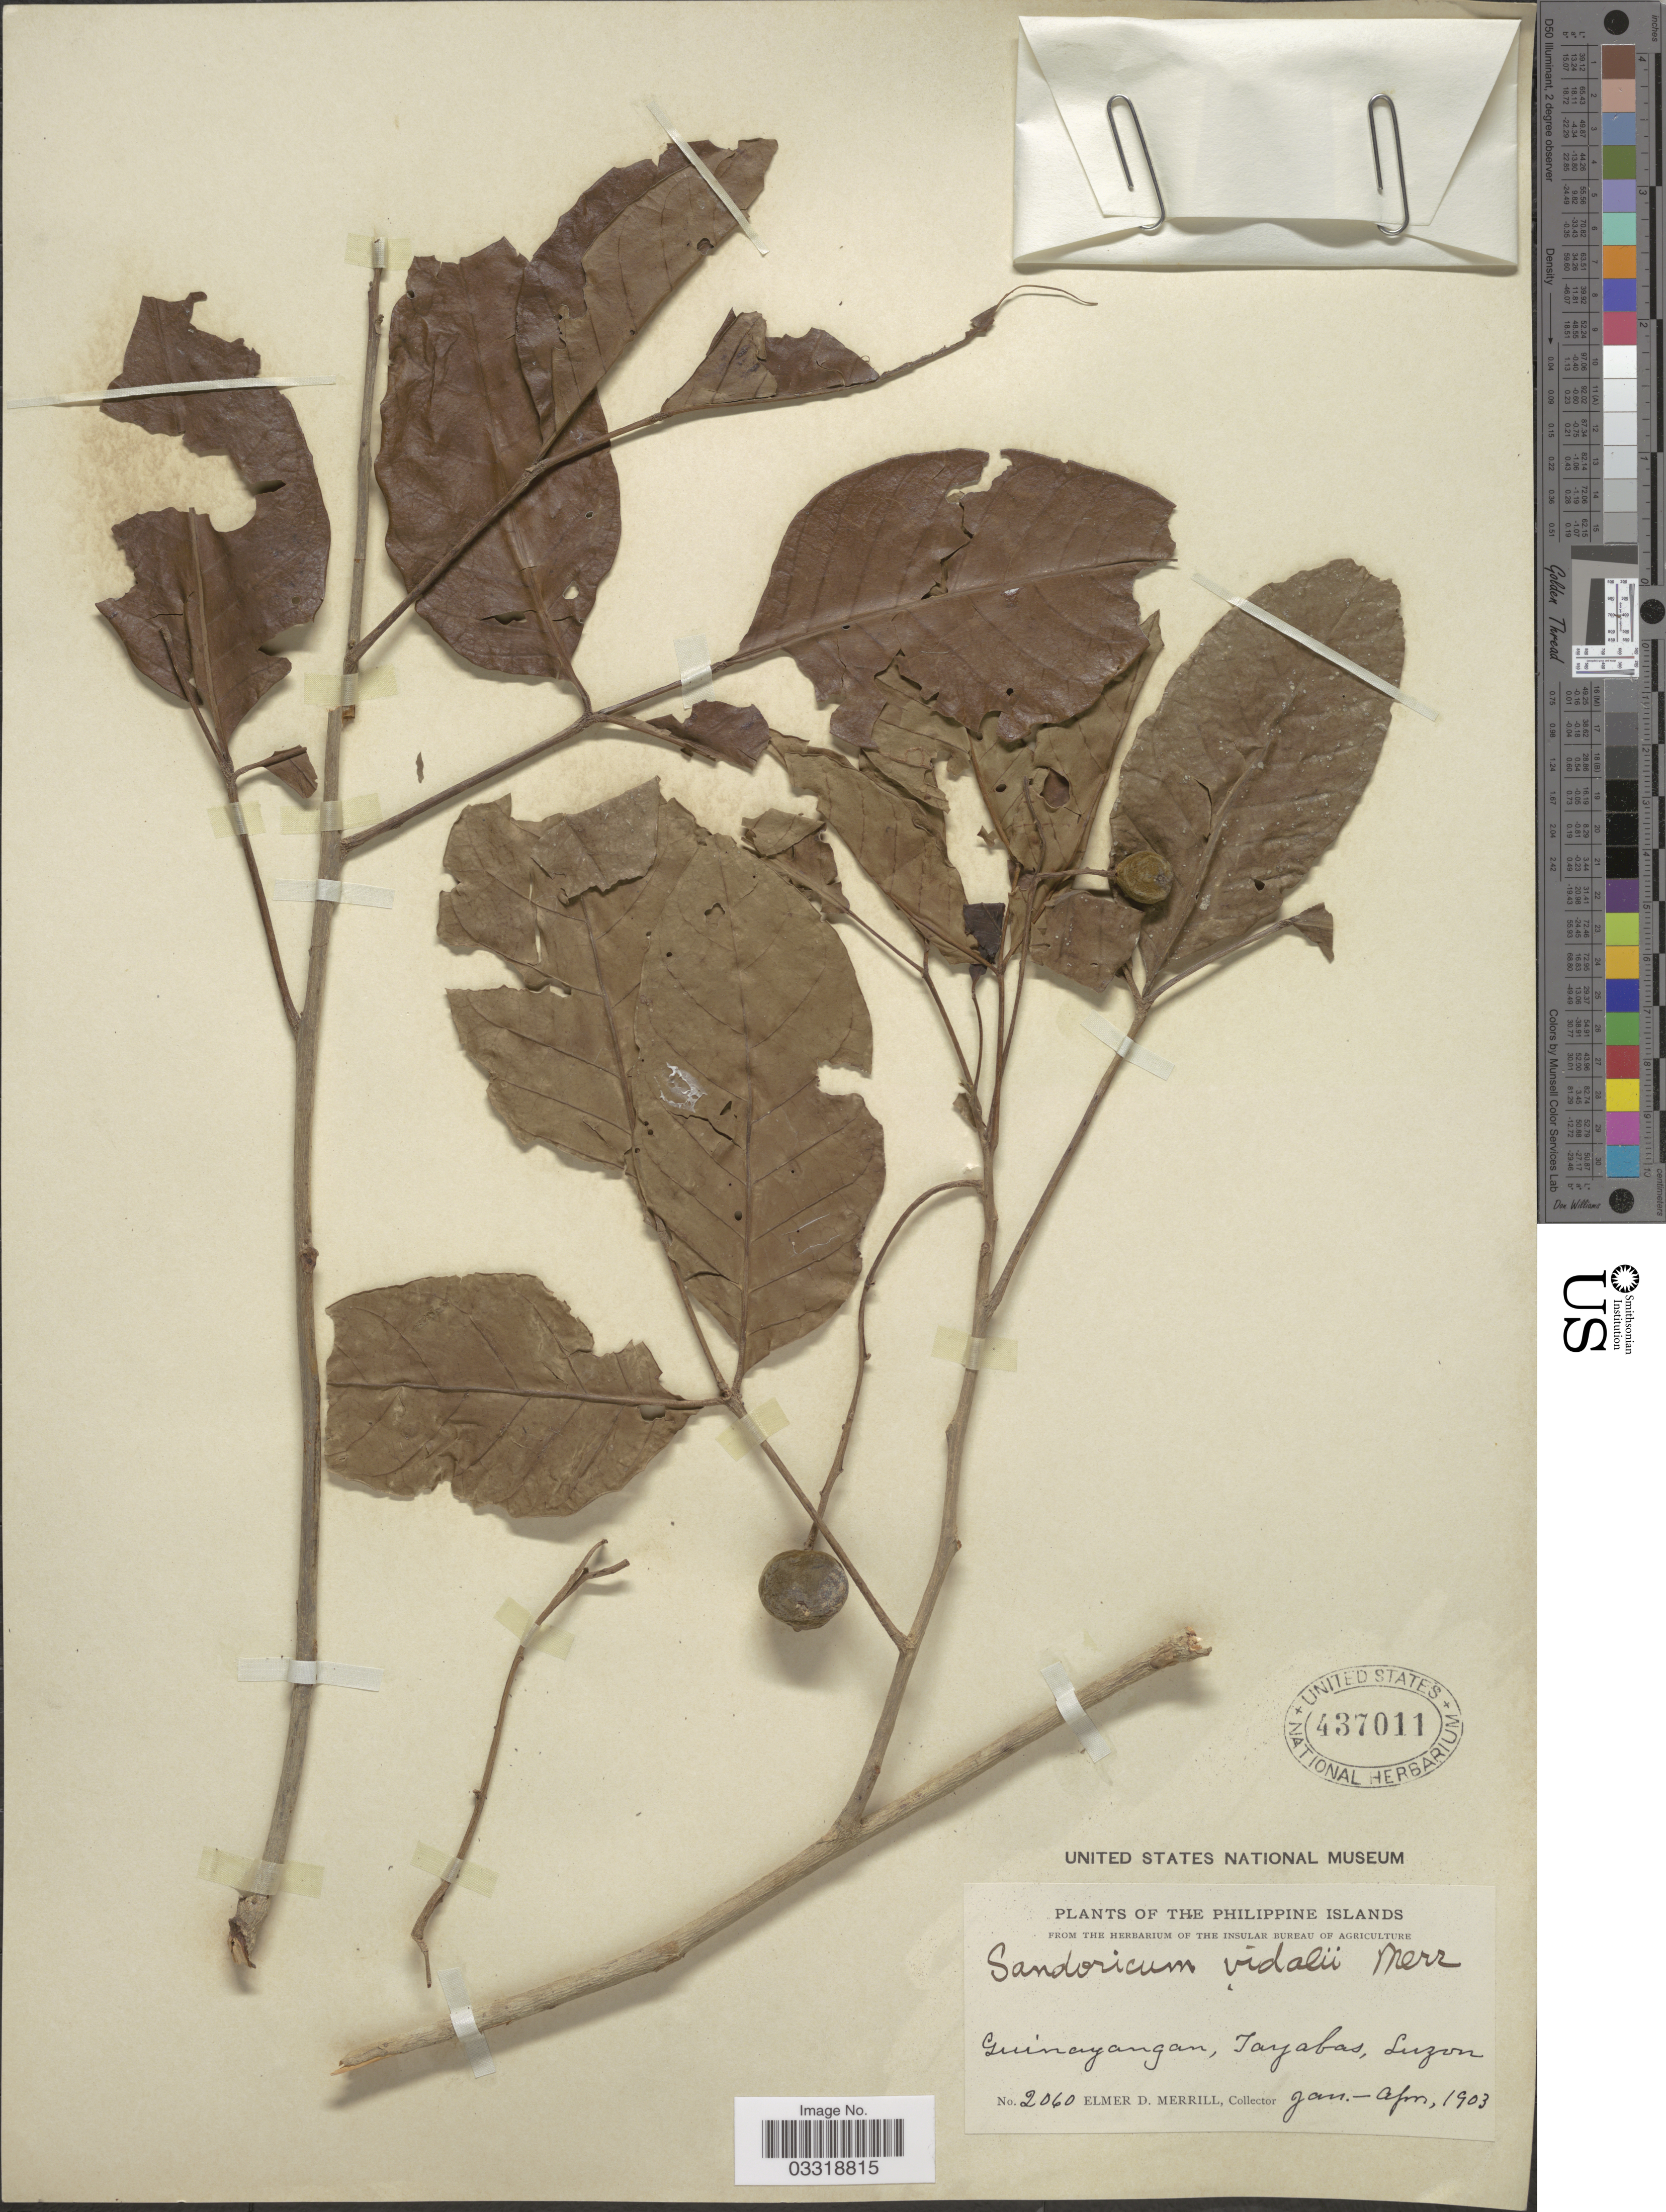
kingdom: Plantae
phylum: Tracheophyta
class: Magnoliopsida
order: Sapindales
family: Meliaceae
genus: Sandoricum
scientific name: Sandoricum koetjape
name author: (Burm. f.) Merr.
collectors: E. D. Merrill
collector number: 2060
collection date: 1903-01/1903-04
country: Philippines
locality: Guinayangan, Tayabas, Luzon.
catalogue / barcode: US 437011